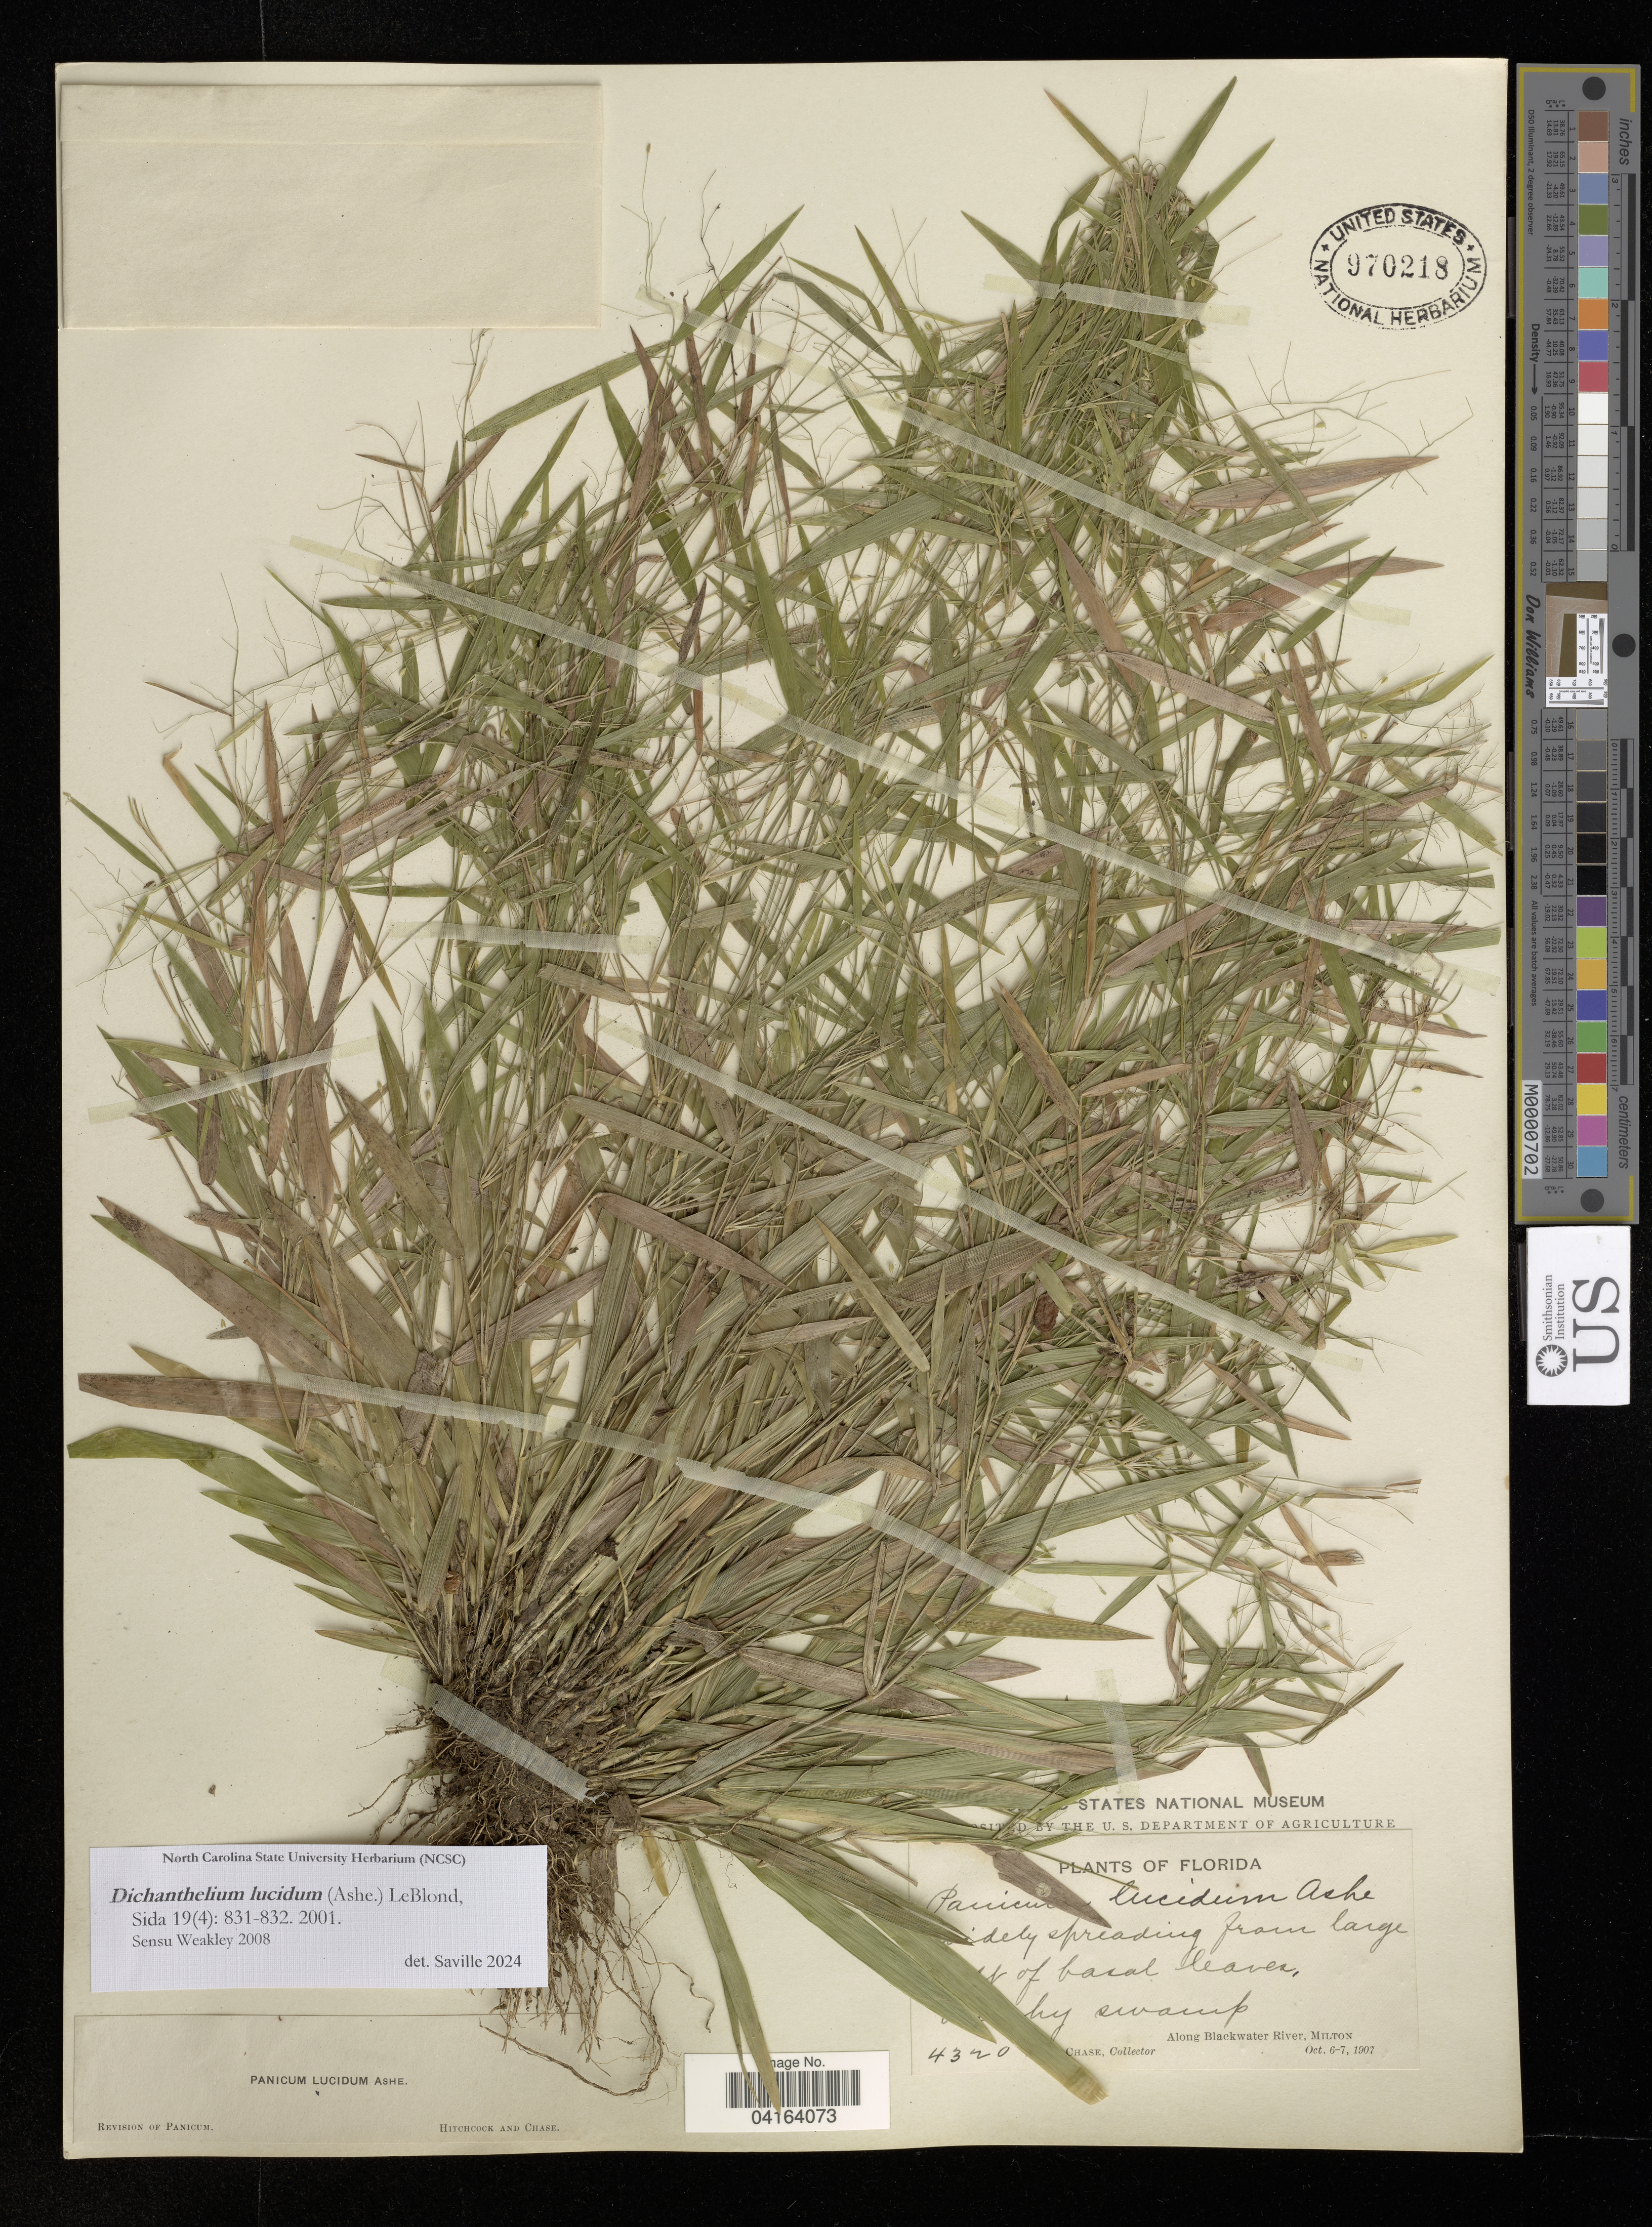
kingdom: Plantae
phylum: Tracheophyta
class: Liliopsida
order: Poales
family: Poaceae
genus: Dichanthelium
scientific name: Dichanthelium lucidum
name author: (Ashe) LeBlond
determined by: Saville, A. C., (NCSC), North Carolina State University (UNITED STATES)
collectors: Chase, --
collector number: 4320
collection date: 1907-10-06/1907-10-07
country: United States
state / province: Florida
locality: !ky swamp. Along Blackwater River, Milton.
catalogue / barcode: US 970218